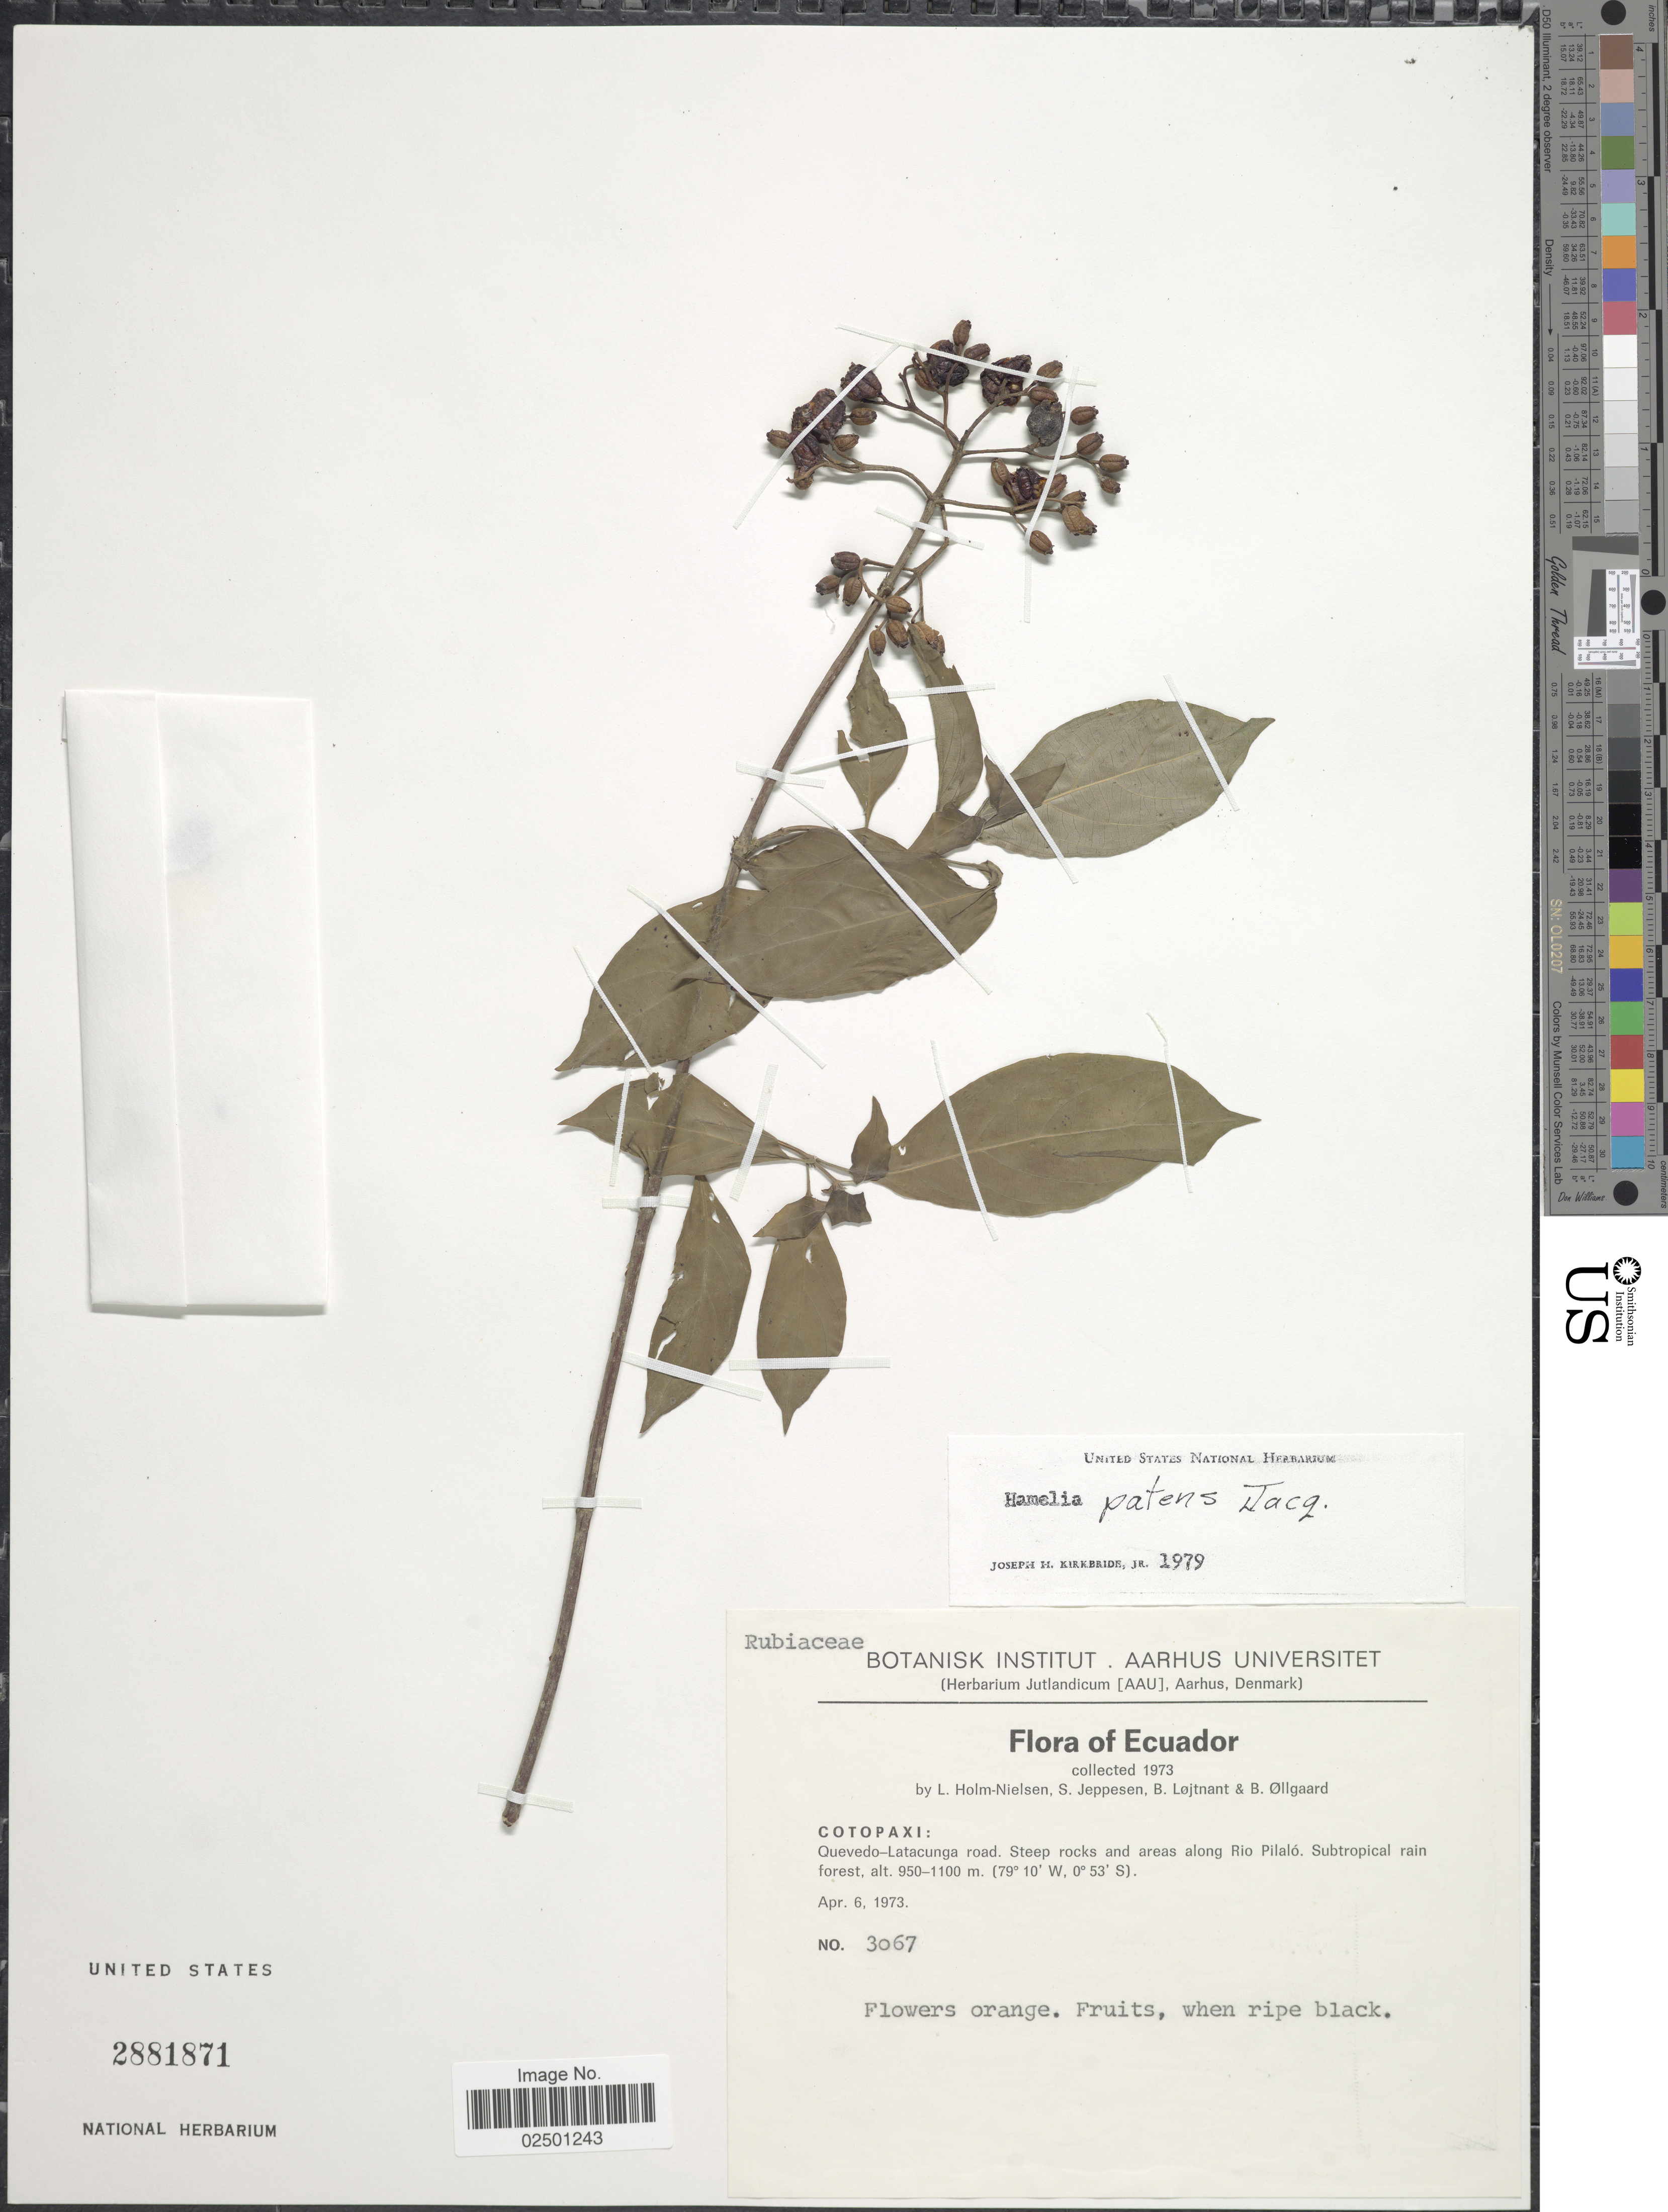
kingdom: Plantae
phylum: Tracheophyta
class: Magnoliopsida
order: Gentianales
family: Rubiaceae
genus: Hamelia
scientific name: Hamelia patens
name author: Jacq.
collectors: L. Holm-Nielsen, S. Jeppesen, B. Löjtnant & B. Øllgaard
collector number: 3067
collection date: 1973-04-06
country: Ecuador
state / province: Cotopaxi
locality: Quevedo-Latacunga road. Steep rocks and areas along Rio Pilalo.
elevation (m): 950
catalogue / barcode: US 2881871